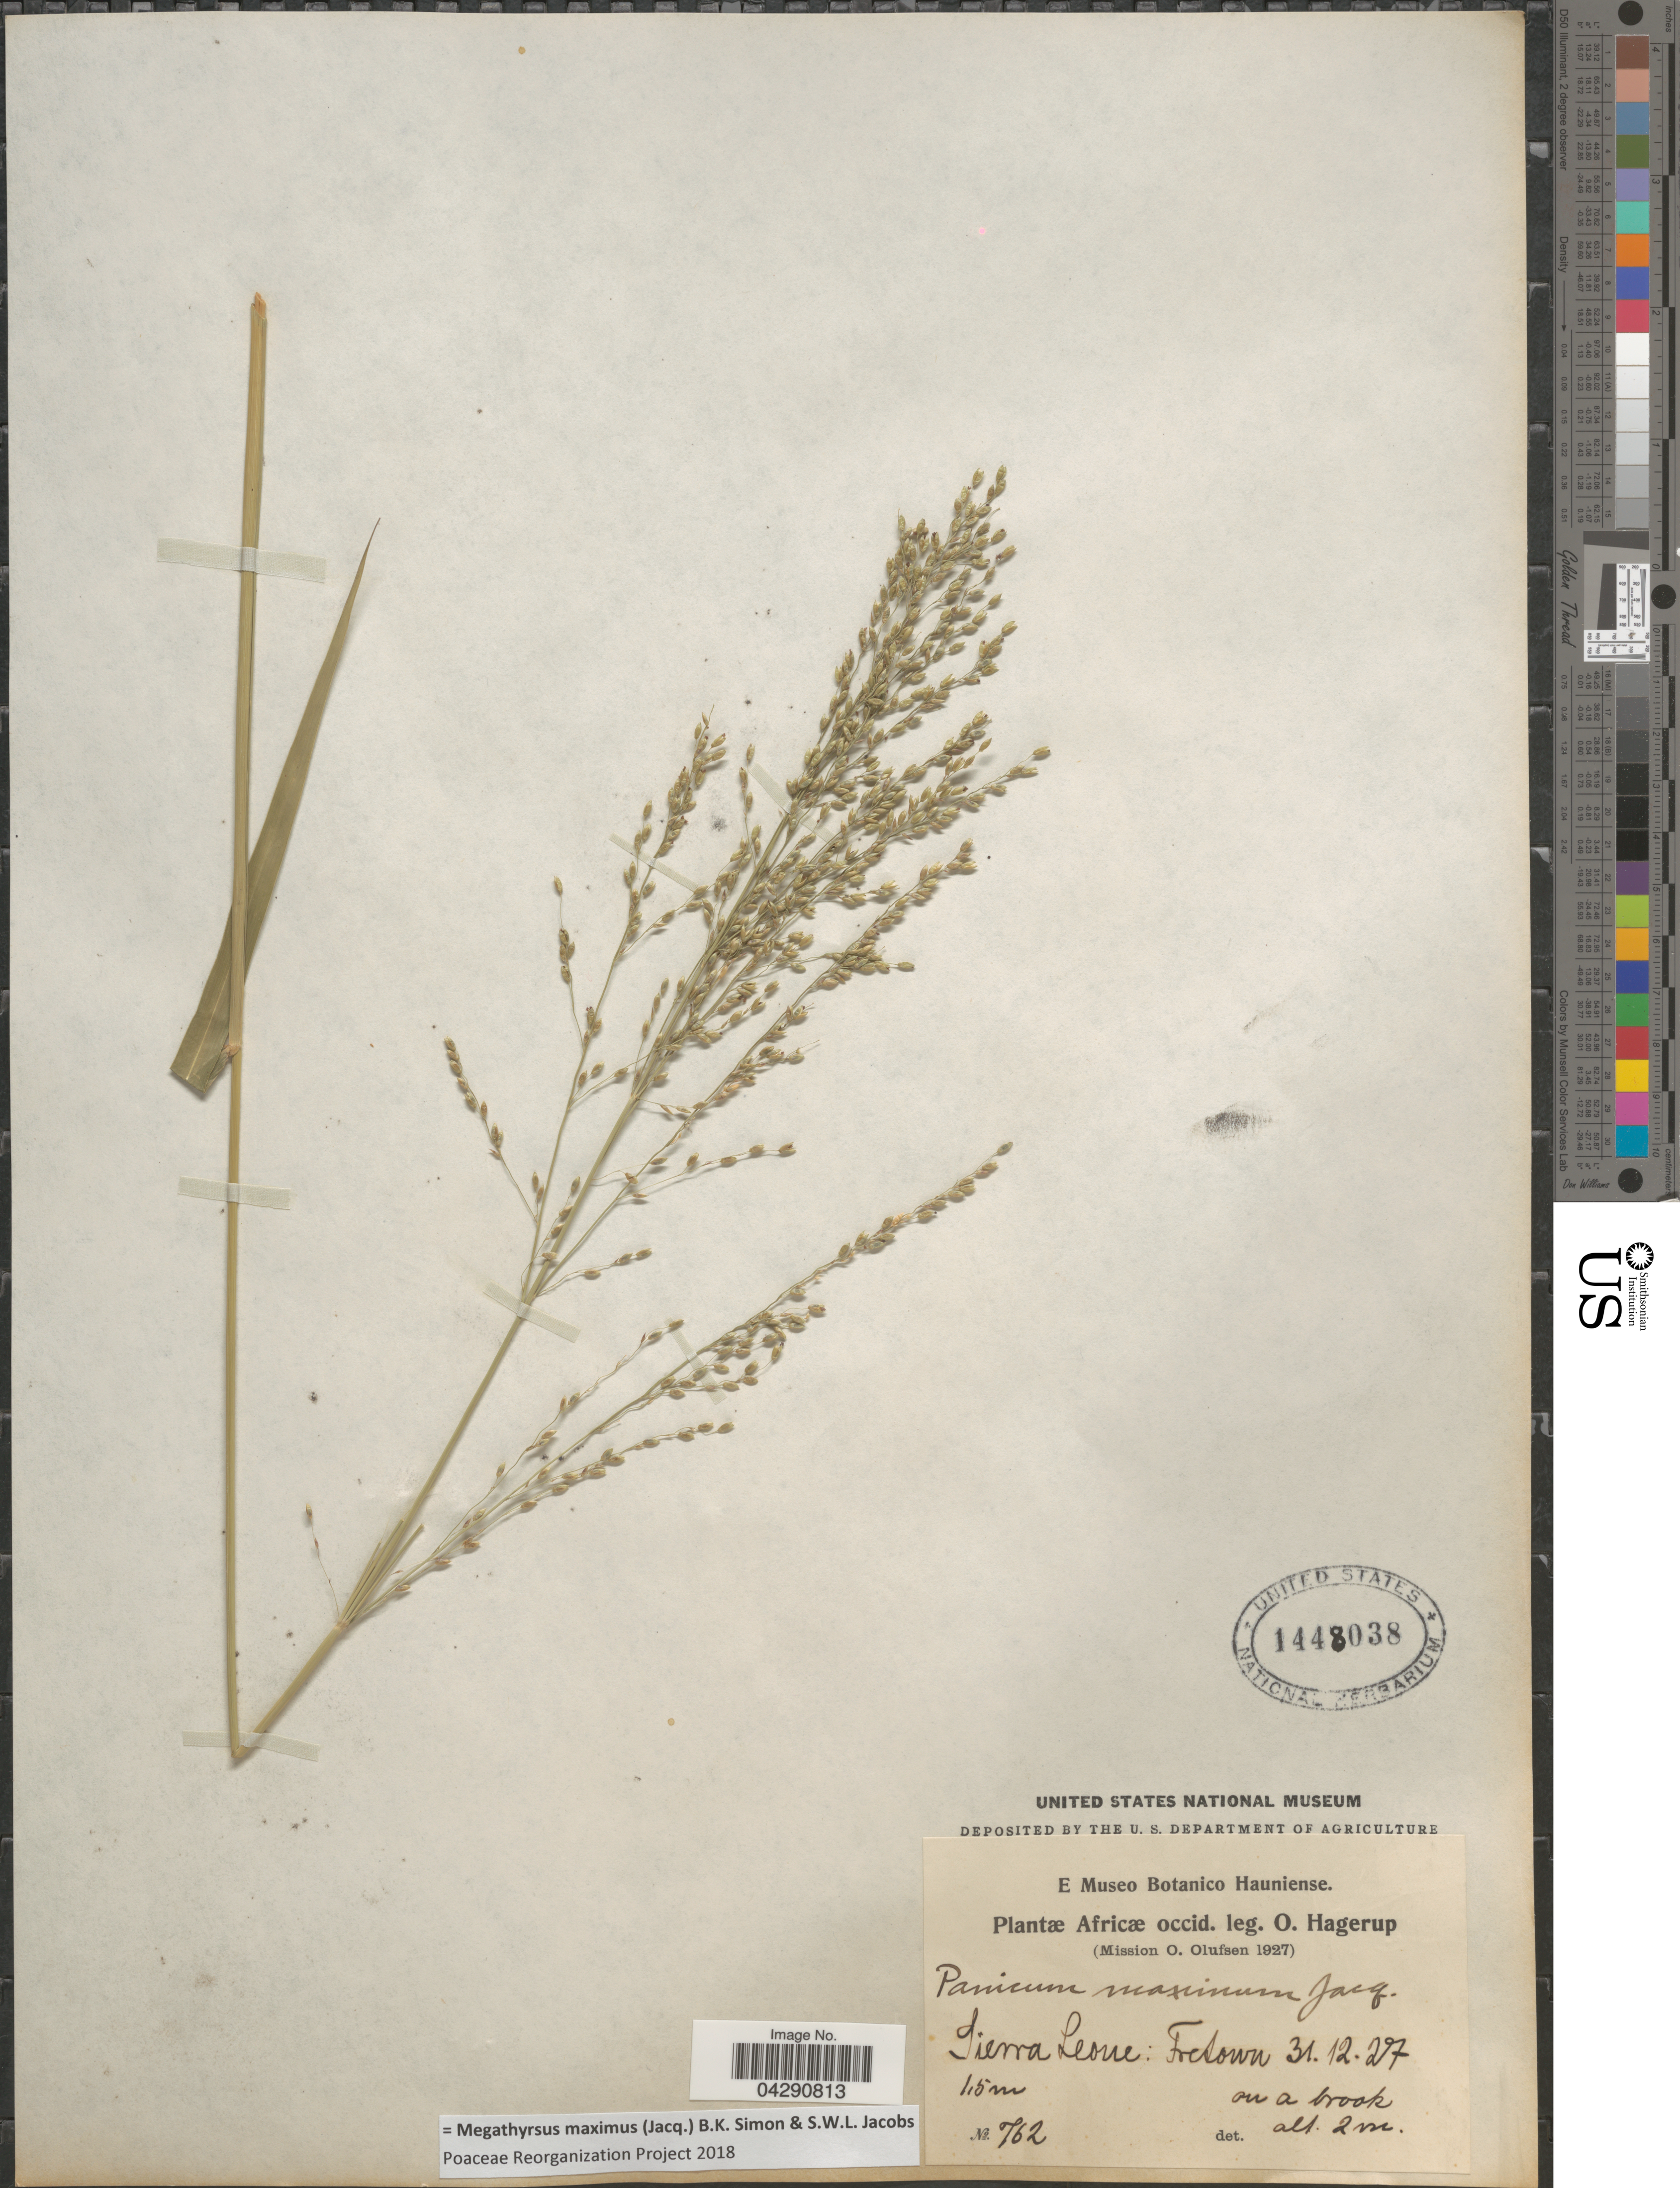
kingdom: Plantae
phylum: Tracheophyta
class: Liliopsida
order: Poales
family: Poaceae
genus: Megathyrsus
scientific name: Megathyrsus maximus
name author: (Jacq.) B.K. Simon & S.W.L. Jacobs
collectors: O. Hagerup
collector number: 762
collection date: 1927-12-31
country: Sierra Leone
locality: Africæ occid. Fretown.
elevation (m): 2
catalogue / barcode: US 1448038